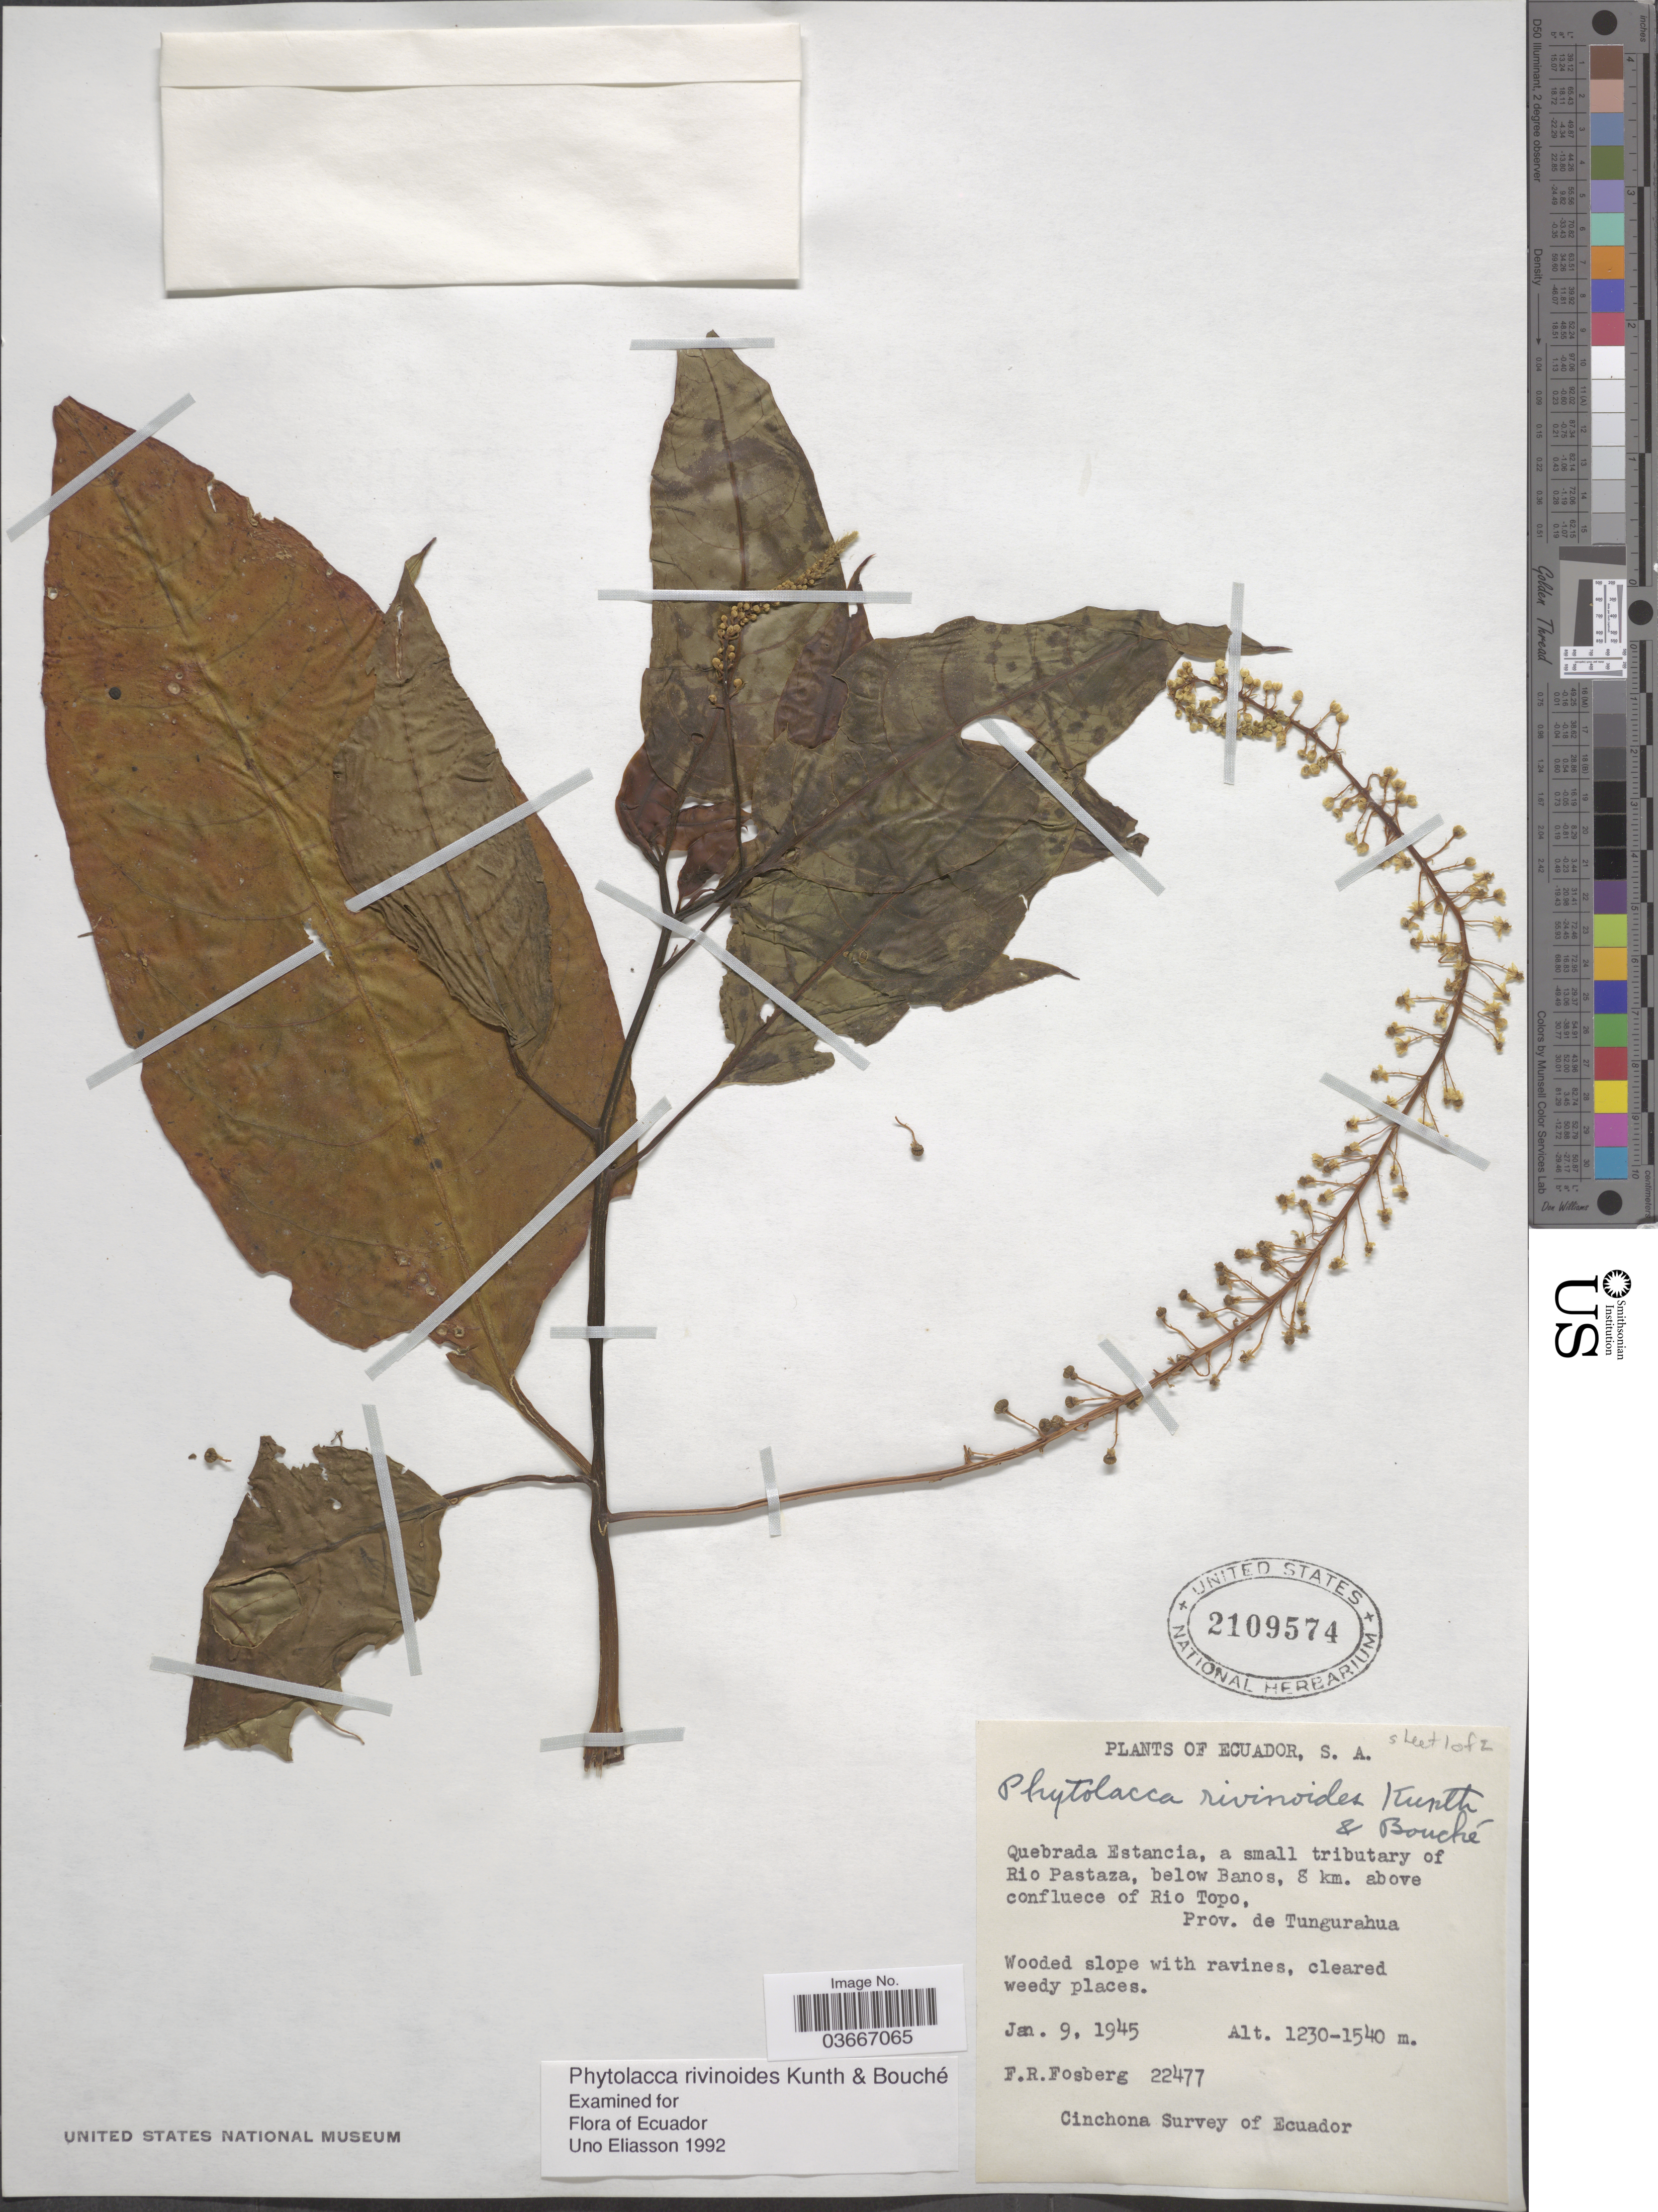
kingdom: Plantae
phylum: Tracheophyta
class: Magnoliopsida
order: Caryophyllales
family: Phytolaccaceae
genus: Phytolacca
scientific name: Phytolacca rivinoides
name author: Kunth & C.D. Bouché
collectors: F. R. Fosberg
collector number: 22477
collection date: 1945-01-09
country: Ecuador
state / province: Tungurahua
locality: Quebrada Estancia, a small tributary of Rio Pastaza, below Banos, 8 km. above confluence of Rio Topo.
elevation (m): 1230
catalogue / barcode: US 2109574